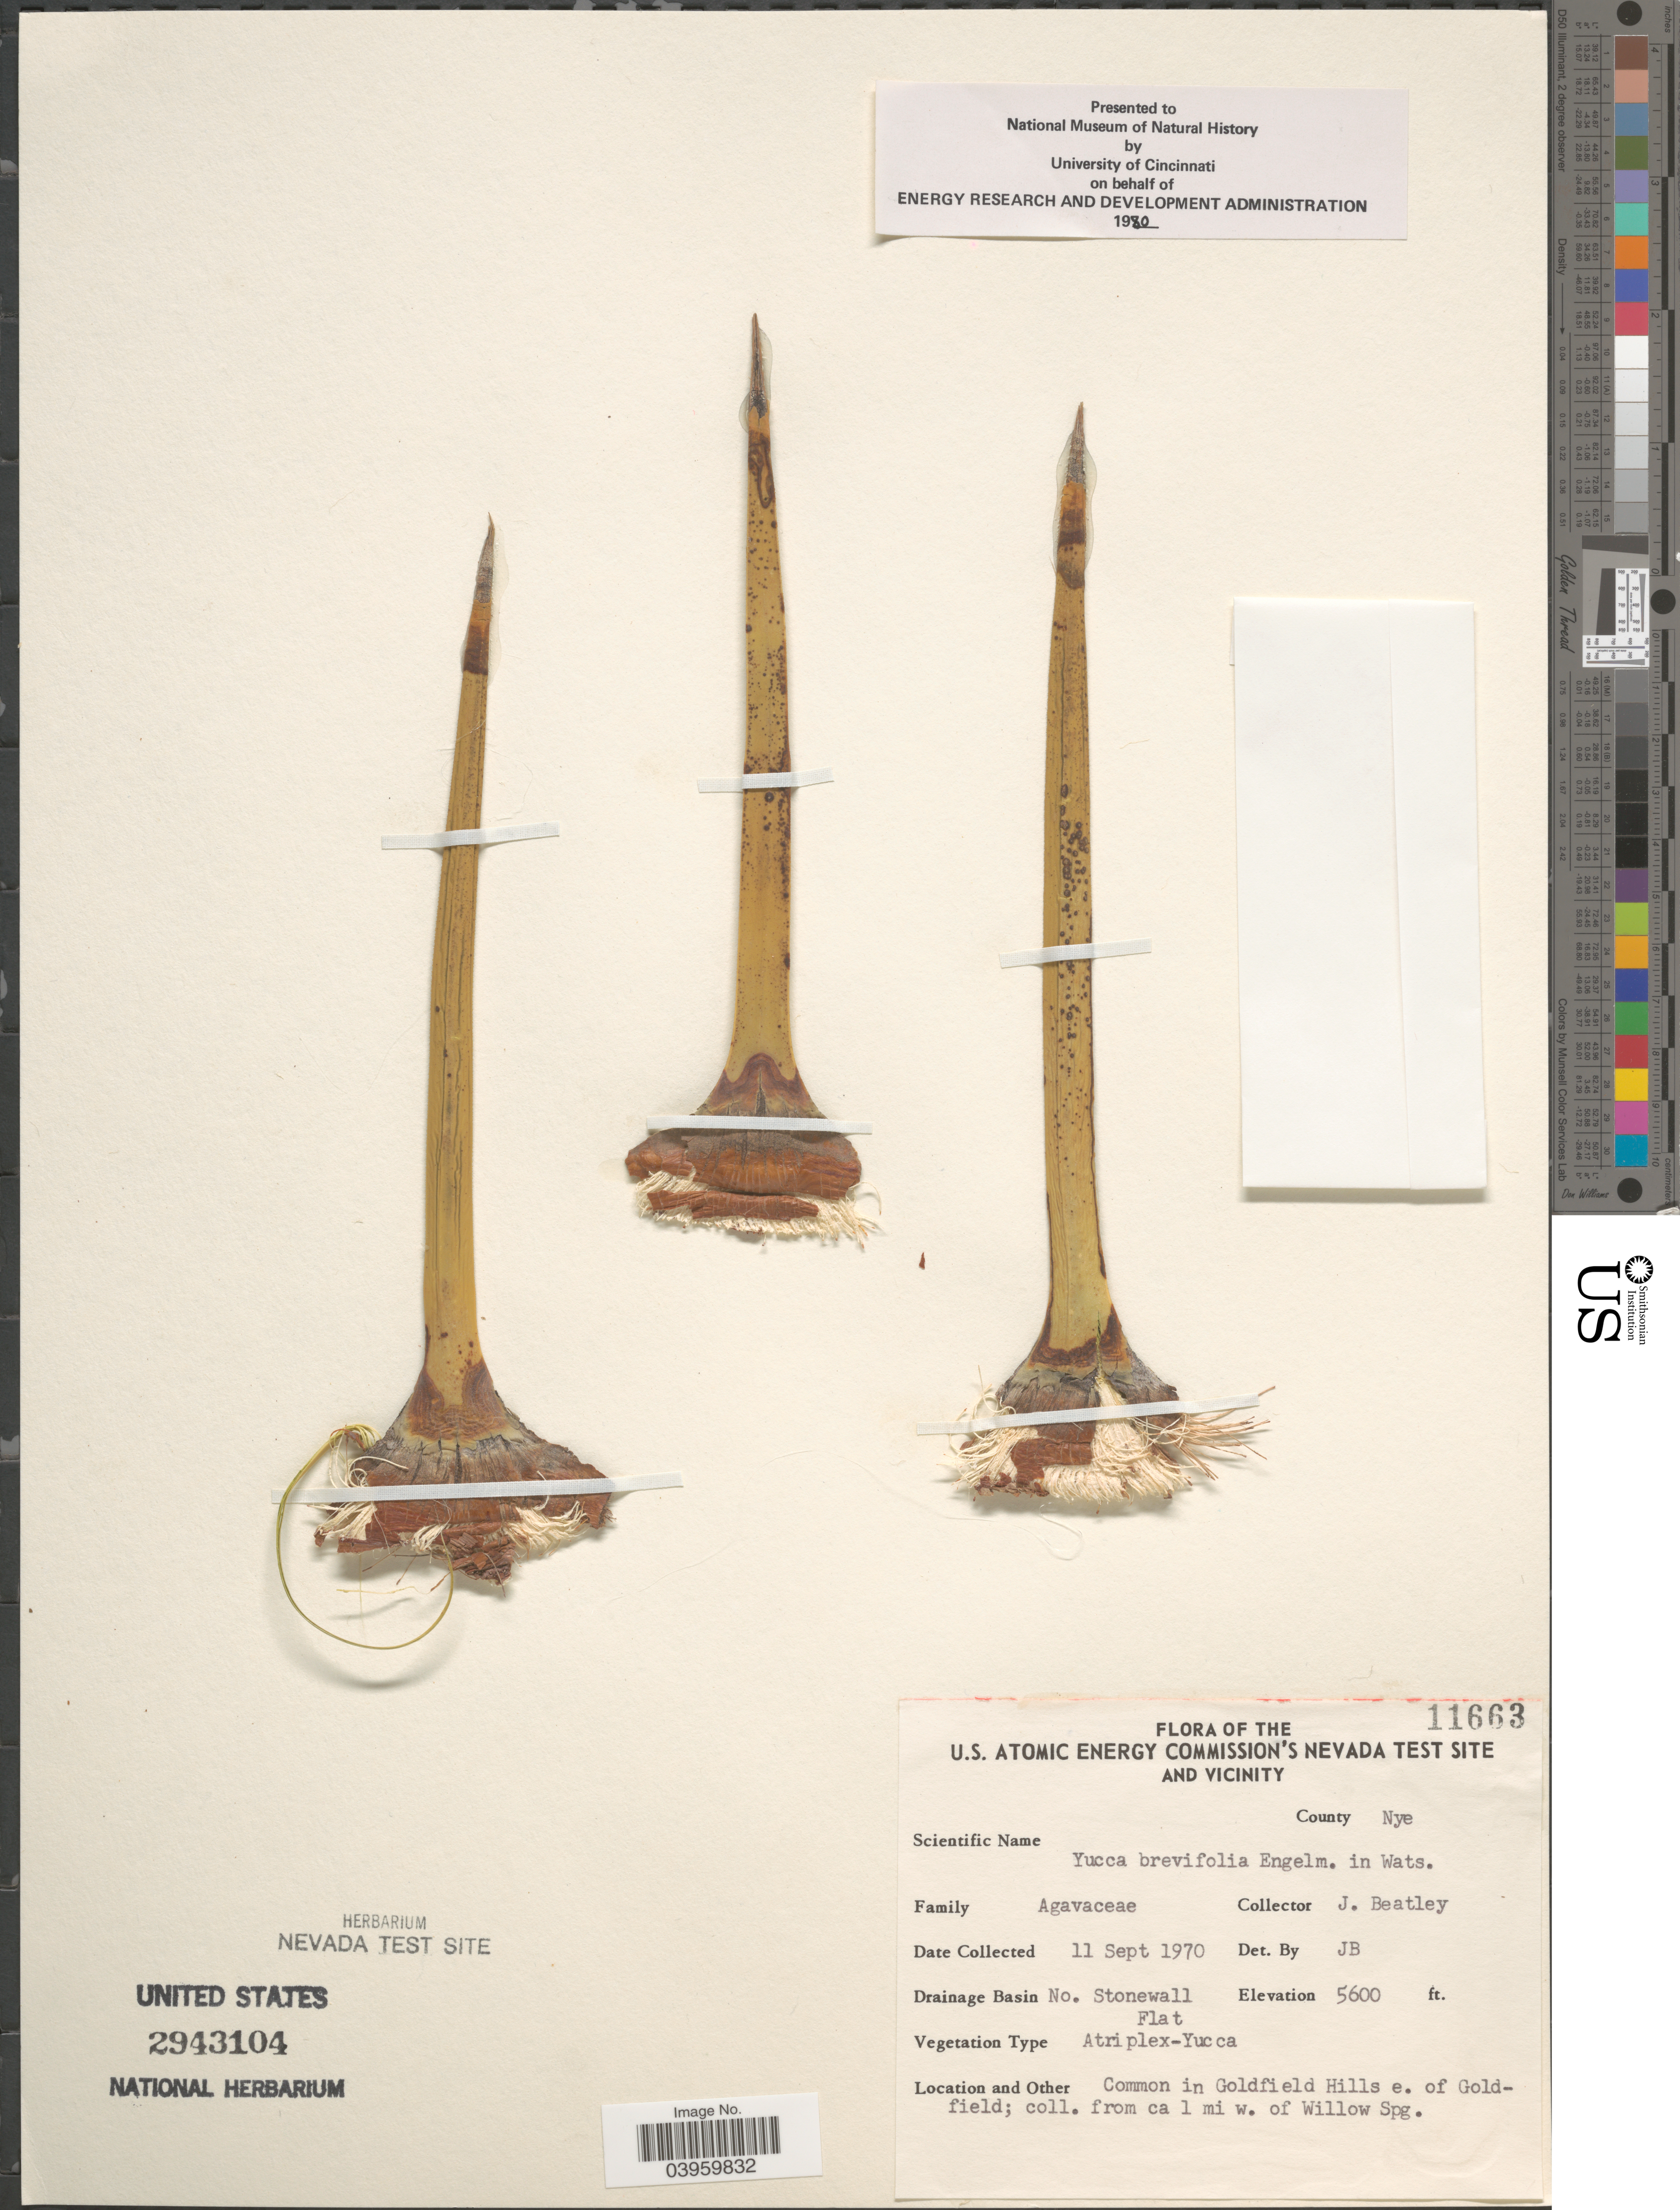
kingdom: Plantae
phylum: Tracheophyta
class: Liliopsida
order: Asparagales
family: Asparagaceae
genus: Yucca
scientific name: Yucca brevifolia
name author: Englem.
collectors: J. C. Beatley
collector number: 11663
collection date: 1970-09-11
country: United States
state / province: Nevada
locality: The U.S. Atomic Energy Commission's Nevada Test Site and Vicinity. County Nye. Drainage Basin No. Stonewall Flat. In Goldfield Hills e. of Goldfield; from ca 1 mi w. of Willow Spg.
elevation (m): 1707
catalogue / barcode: US 2943104